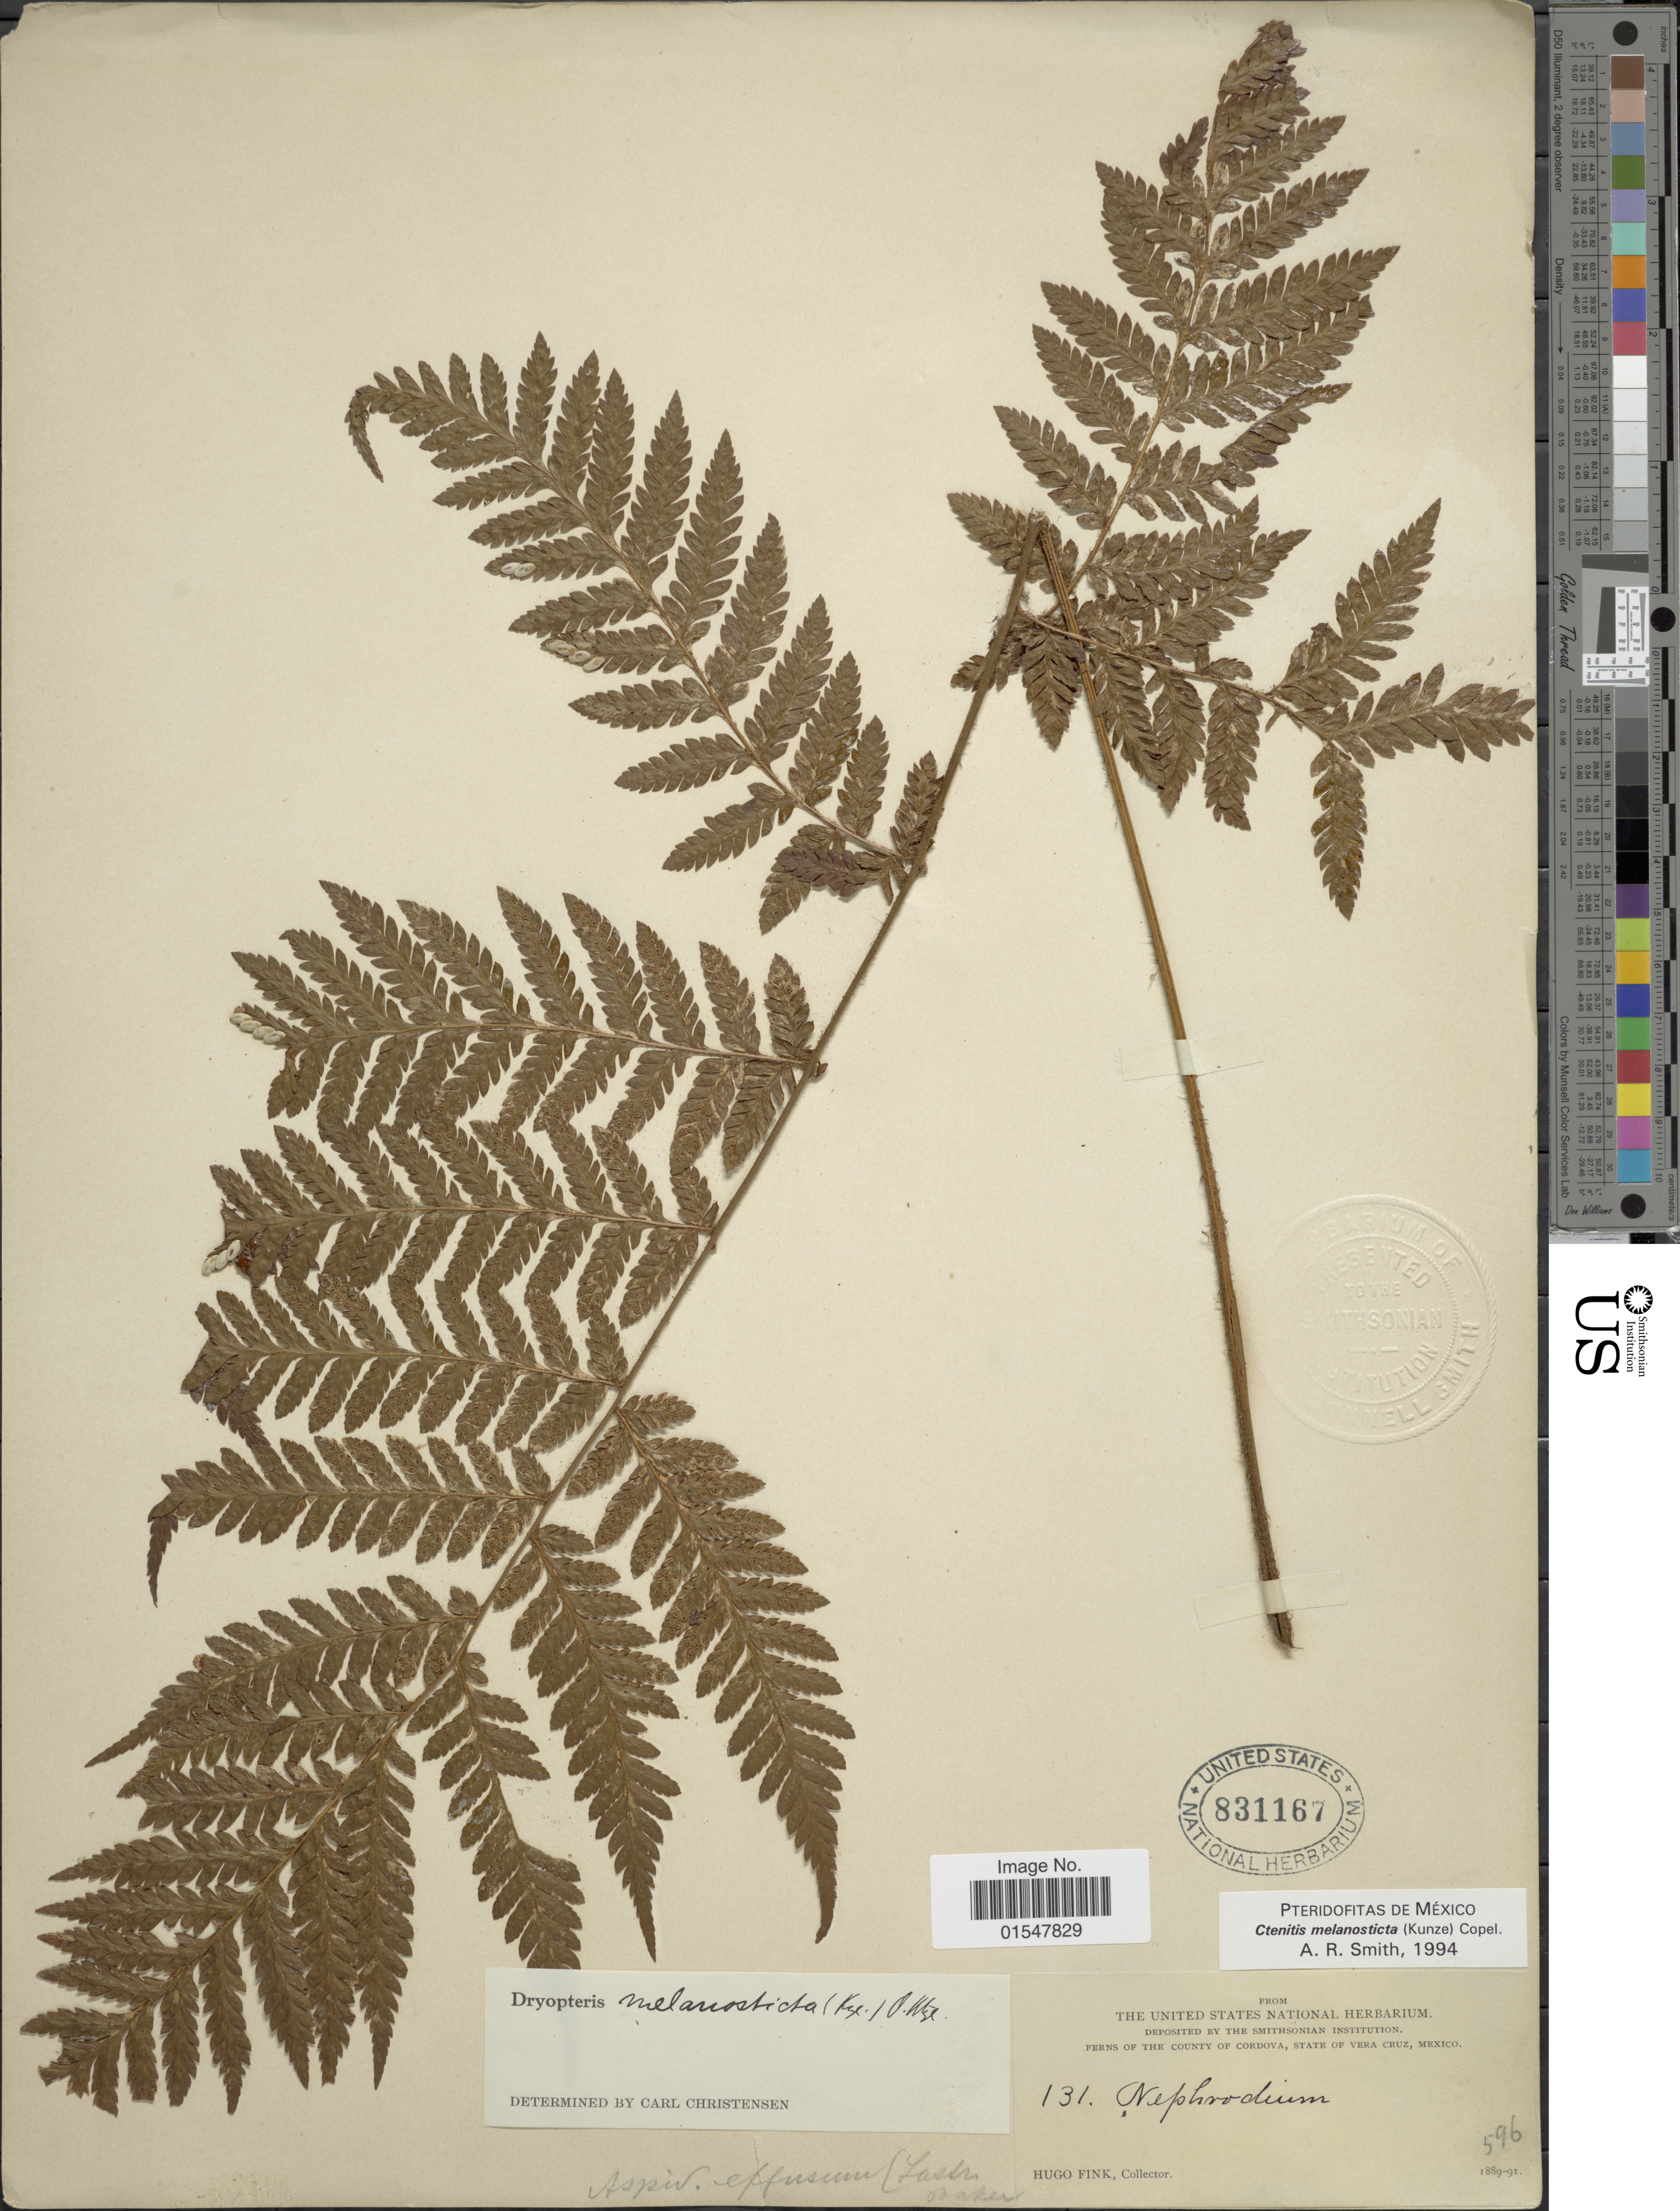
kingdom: Plantae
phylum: Tracheophyta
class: Polypodiopsida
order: Polypodiales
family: Dryopteridaceae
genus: Ctenitis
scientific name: Ctenitis melanosticta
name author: (Kunze) Copel.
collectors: H. Fink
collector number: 131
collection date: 1889/1891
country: Mexico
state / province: Veracruz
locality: The county of Cordova, State of Vera Cruz, Mexico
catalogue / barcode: US 831167